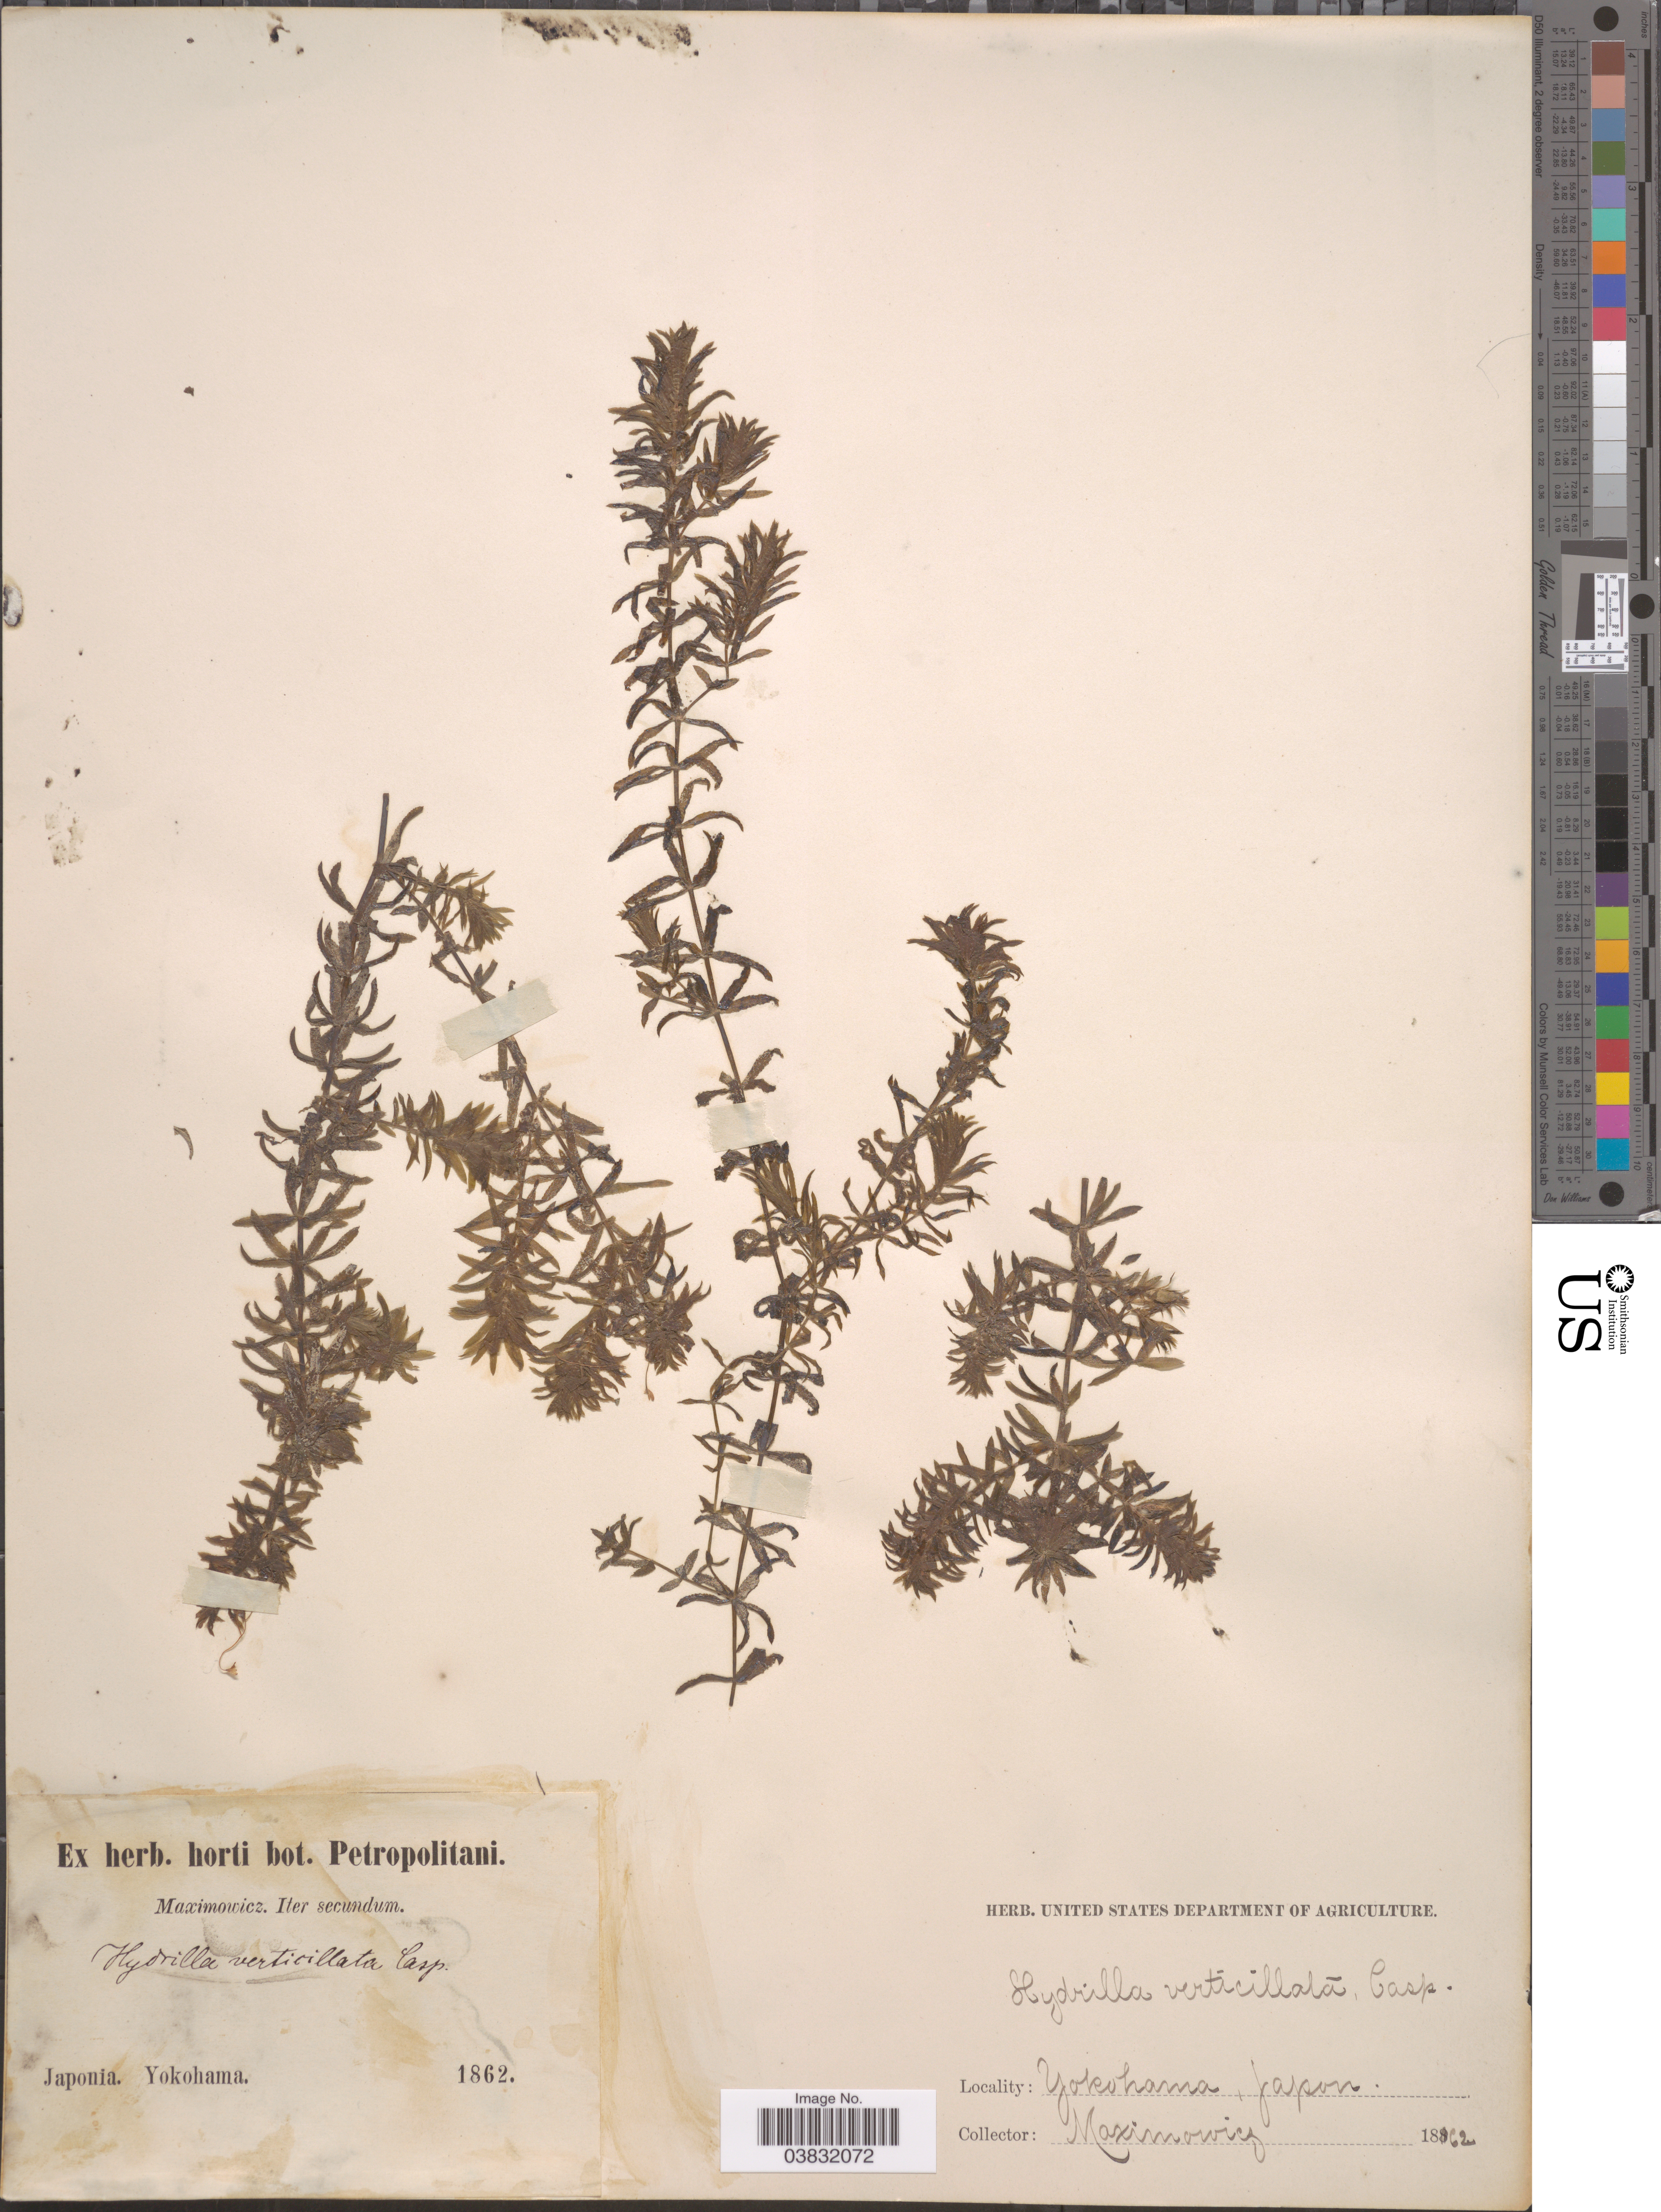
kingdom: Plantae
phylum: Tracheophyta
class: Liliopsida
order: Alismatales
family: Hydrocharitaceae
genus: Hydrilla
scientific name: Hydrilla verticillata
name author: (L. f.) Royle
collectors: Maximowicz, --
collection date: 1862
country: Japan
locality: Yokohama.